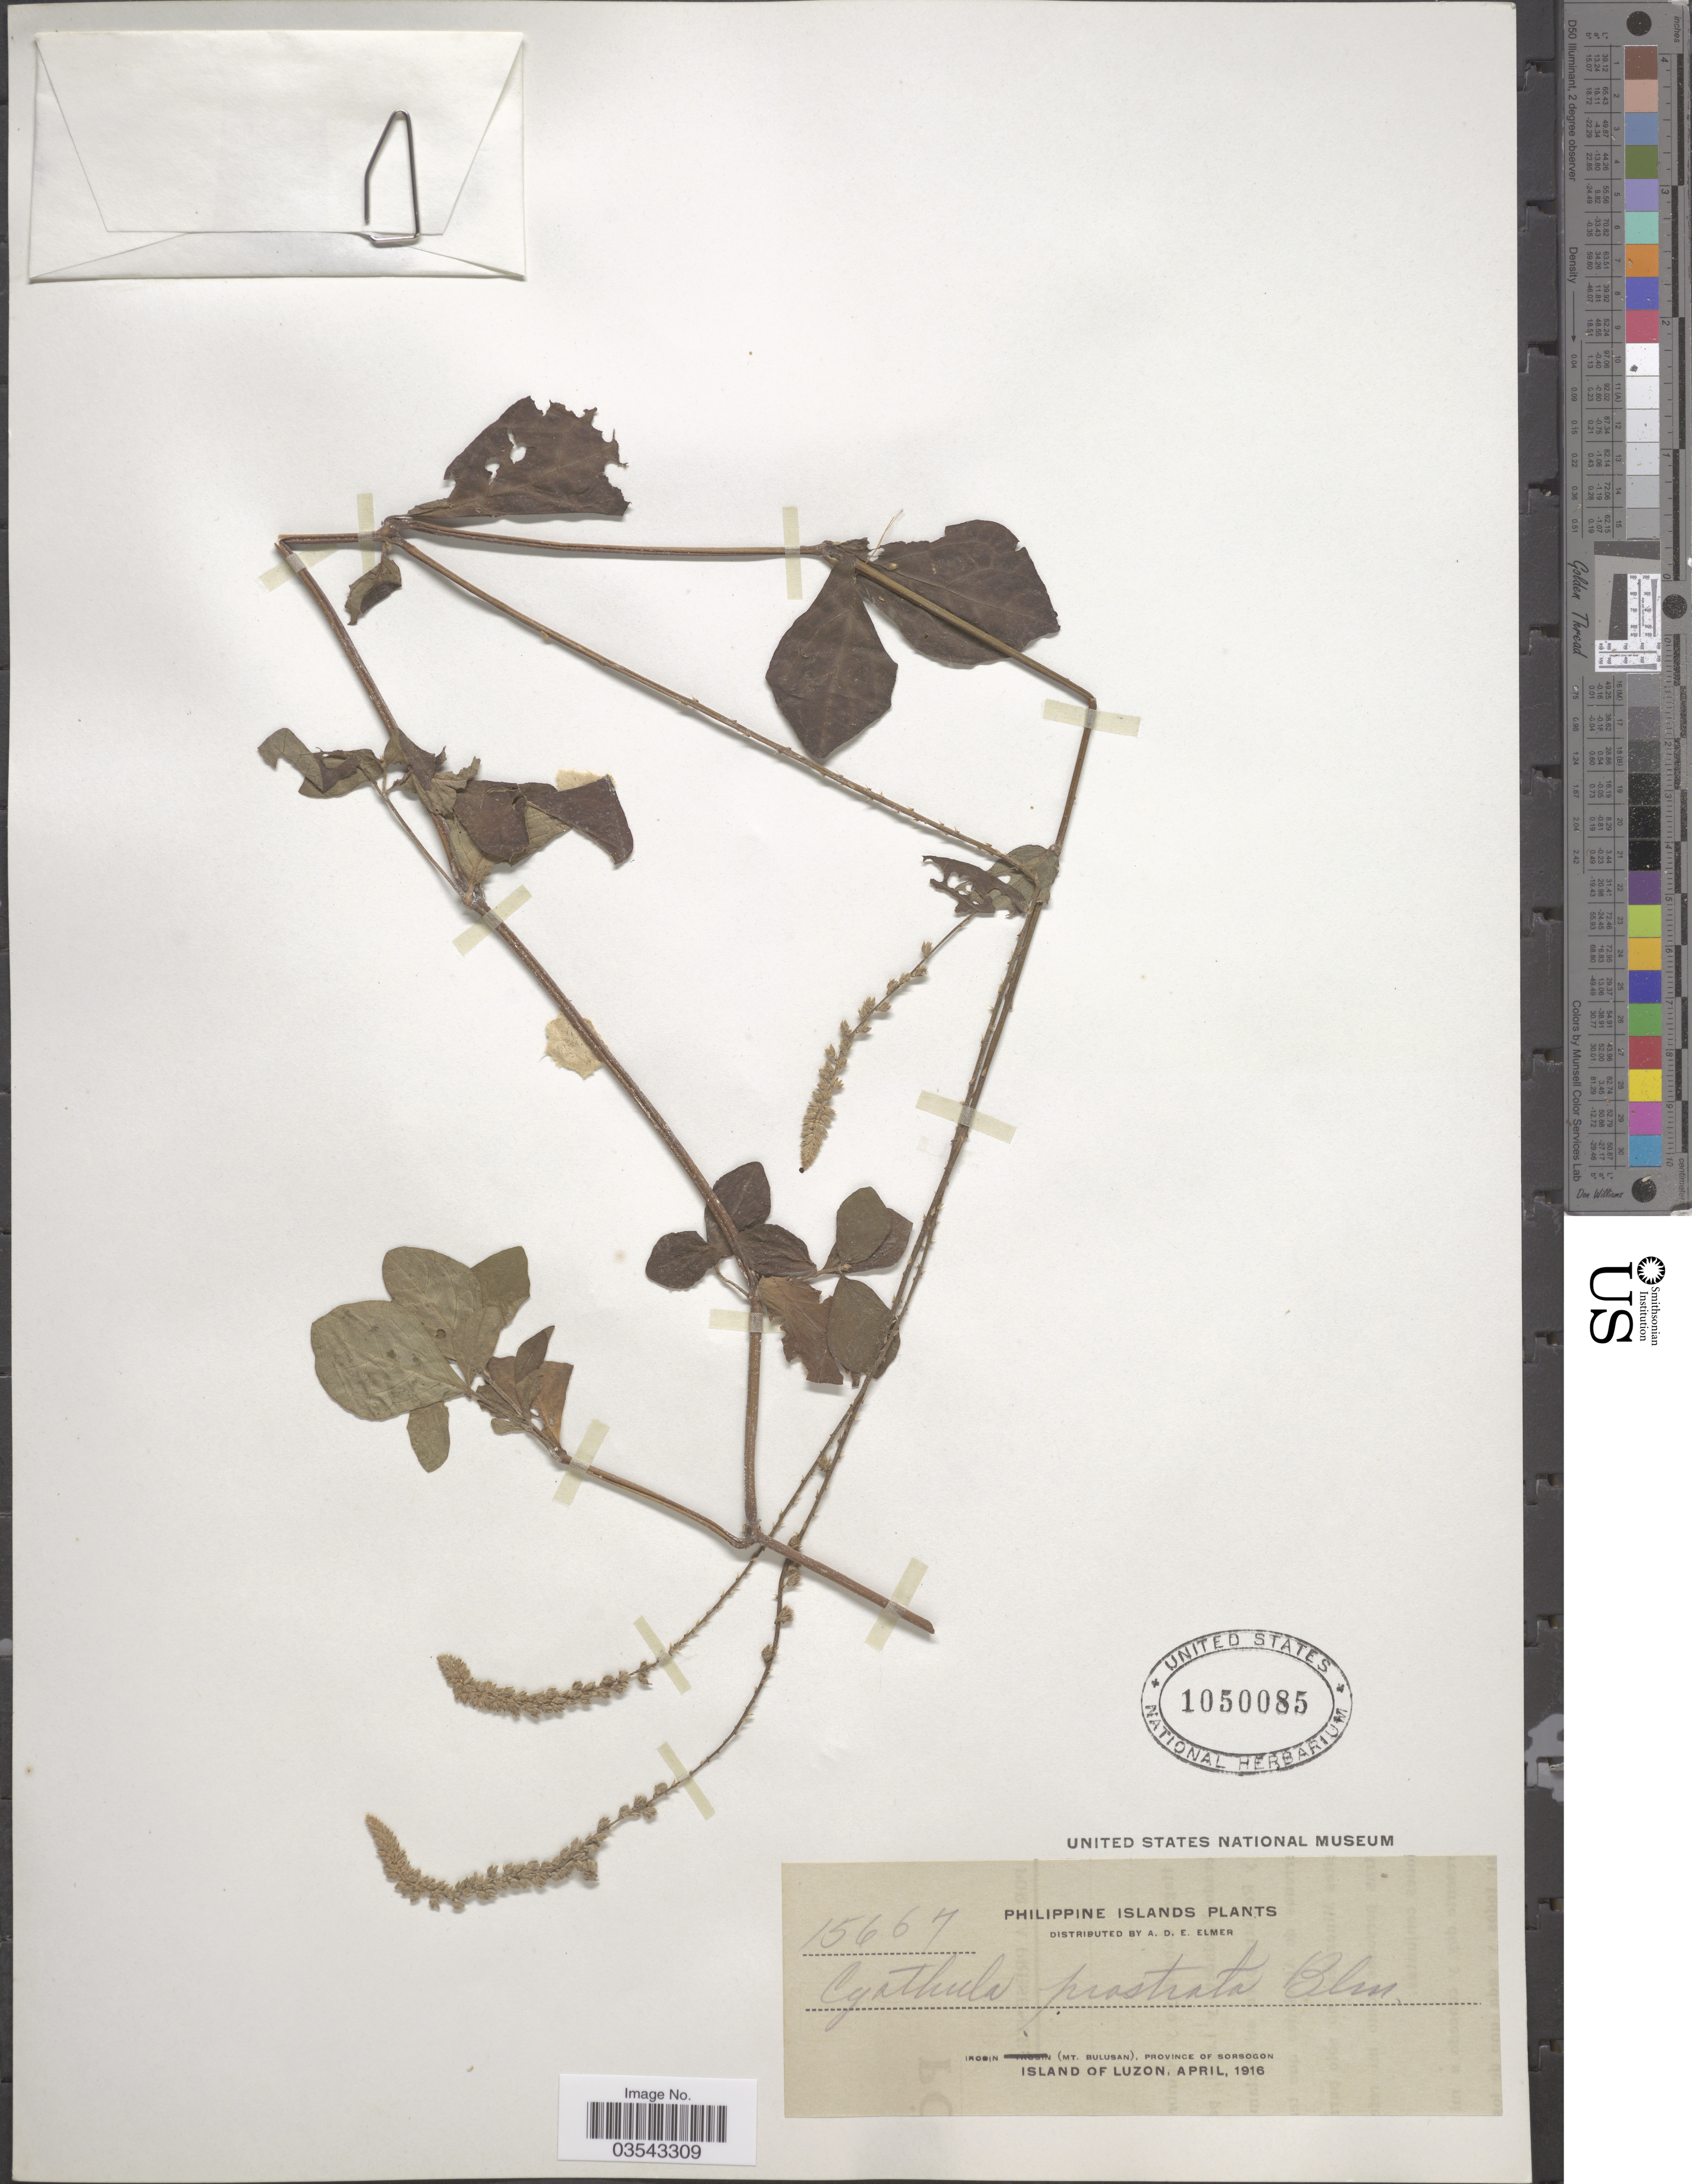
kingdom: Plantae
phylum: Tracheophyta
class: Magnoliopsida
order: Caryophyllales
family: Amaranthaceae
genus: Cyathula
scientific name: Cyathula prostrata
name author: (L.) Blume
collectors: A. D. E. Elmer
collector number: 15667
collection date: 1916-04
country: Philippines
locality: Irosin (Mt. Bulusan), Province of Sorsogon. Island of Luzon.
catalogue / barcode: US 1050085